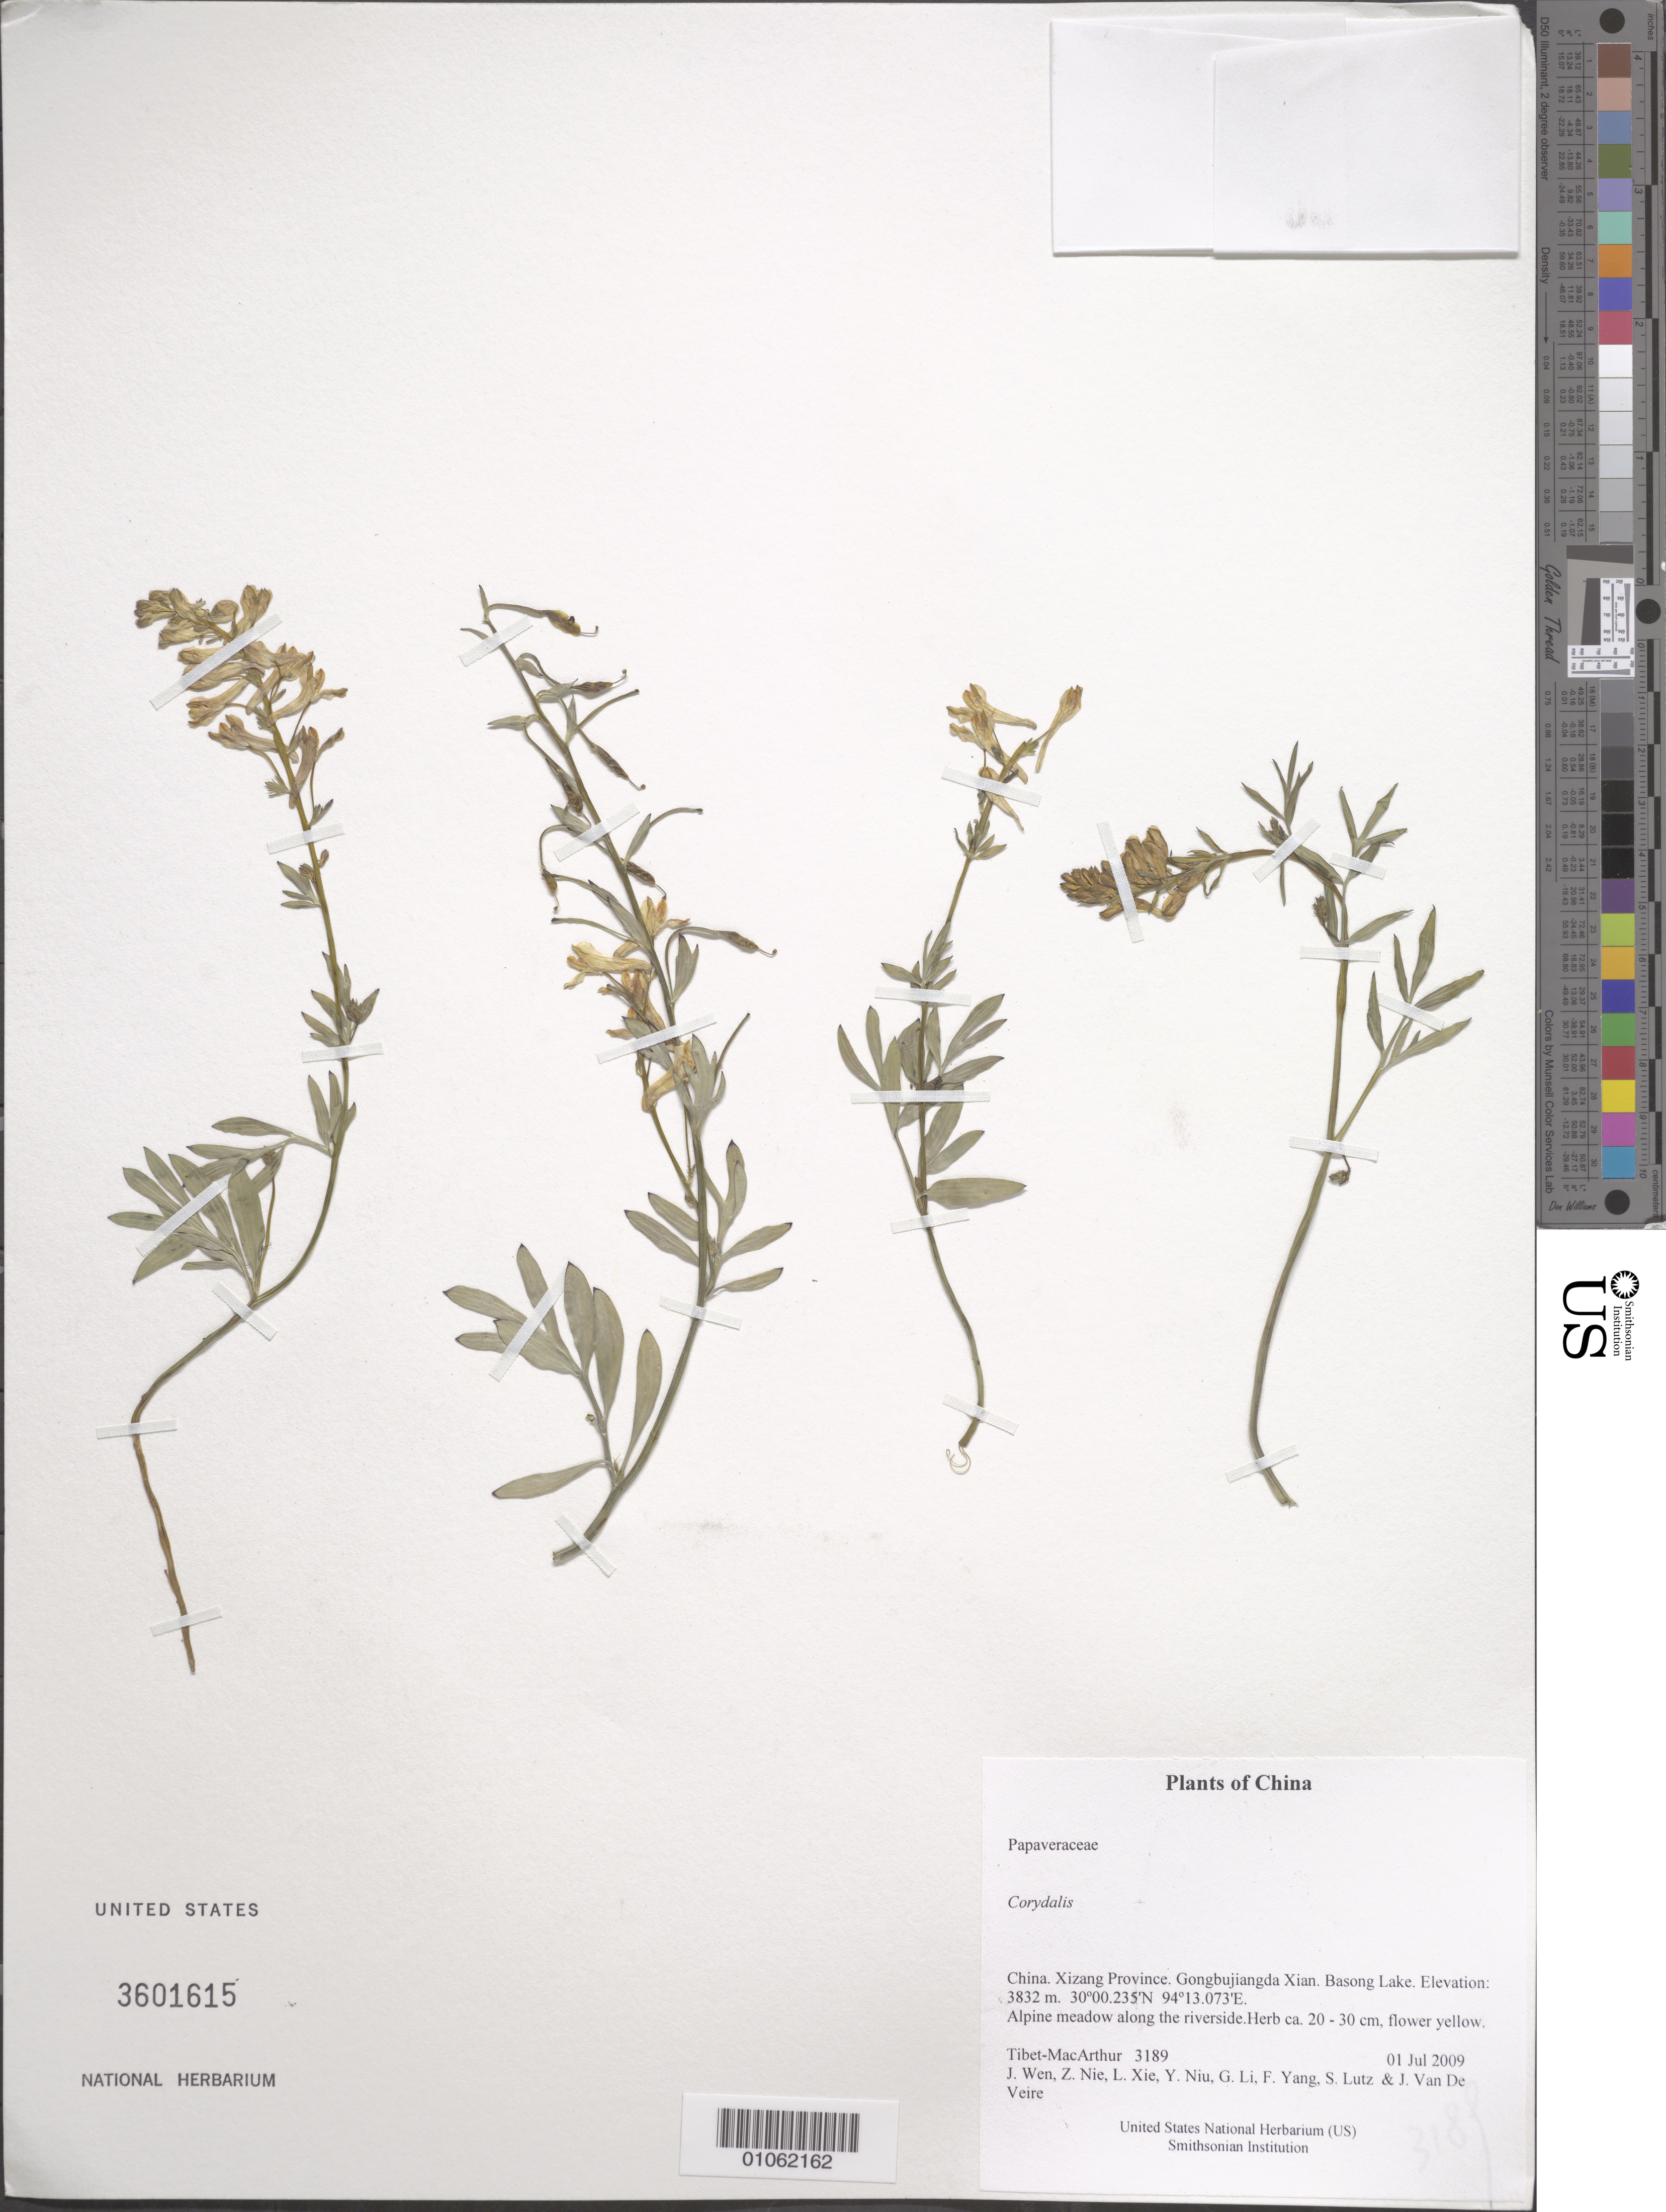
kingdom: Plantae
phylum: Tracheophyta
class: Magnoliopsida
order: Ranunculales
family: Papaveraceae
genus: Corydalis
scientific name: Corydalis sp.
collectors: Tibet-MacArthur, J. Wen, Z. Nie, L. Xie, Y. Niu, G. Li, F. Yang, S. Lutz & J. Van De Veire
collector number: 3189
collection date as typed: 01 Jul 2009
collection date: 2009-07-01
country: China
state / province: Xizang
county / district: Gongbujiangda Xian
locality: Basong Lake.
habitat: Alpine meadow along the riverside.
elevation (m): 3832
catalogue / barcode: US 3601615